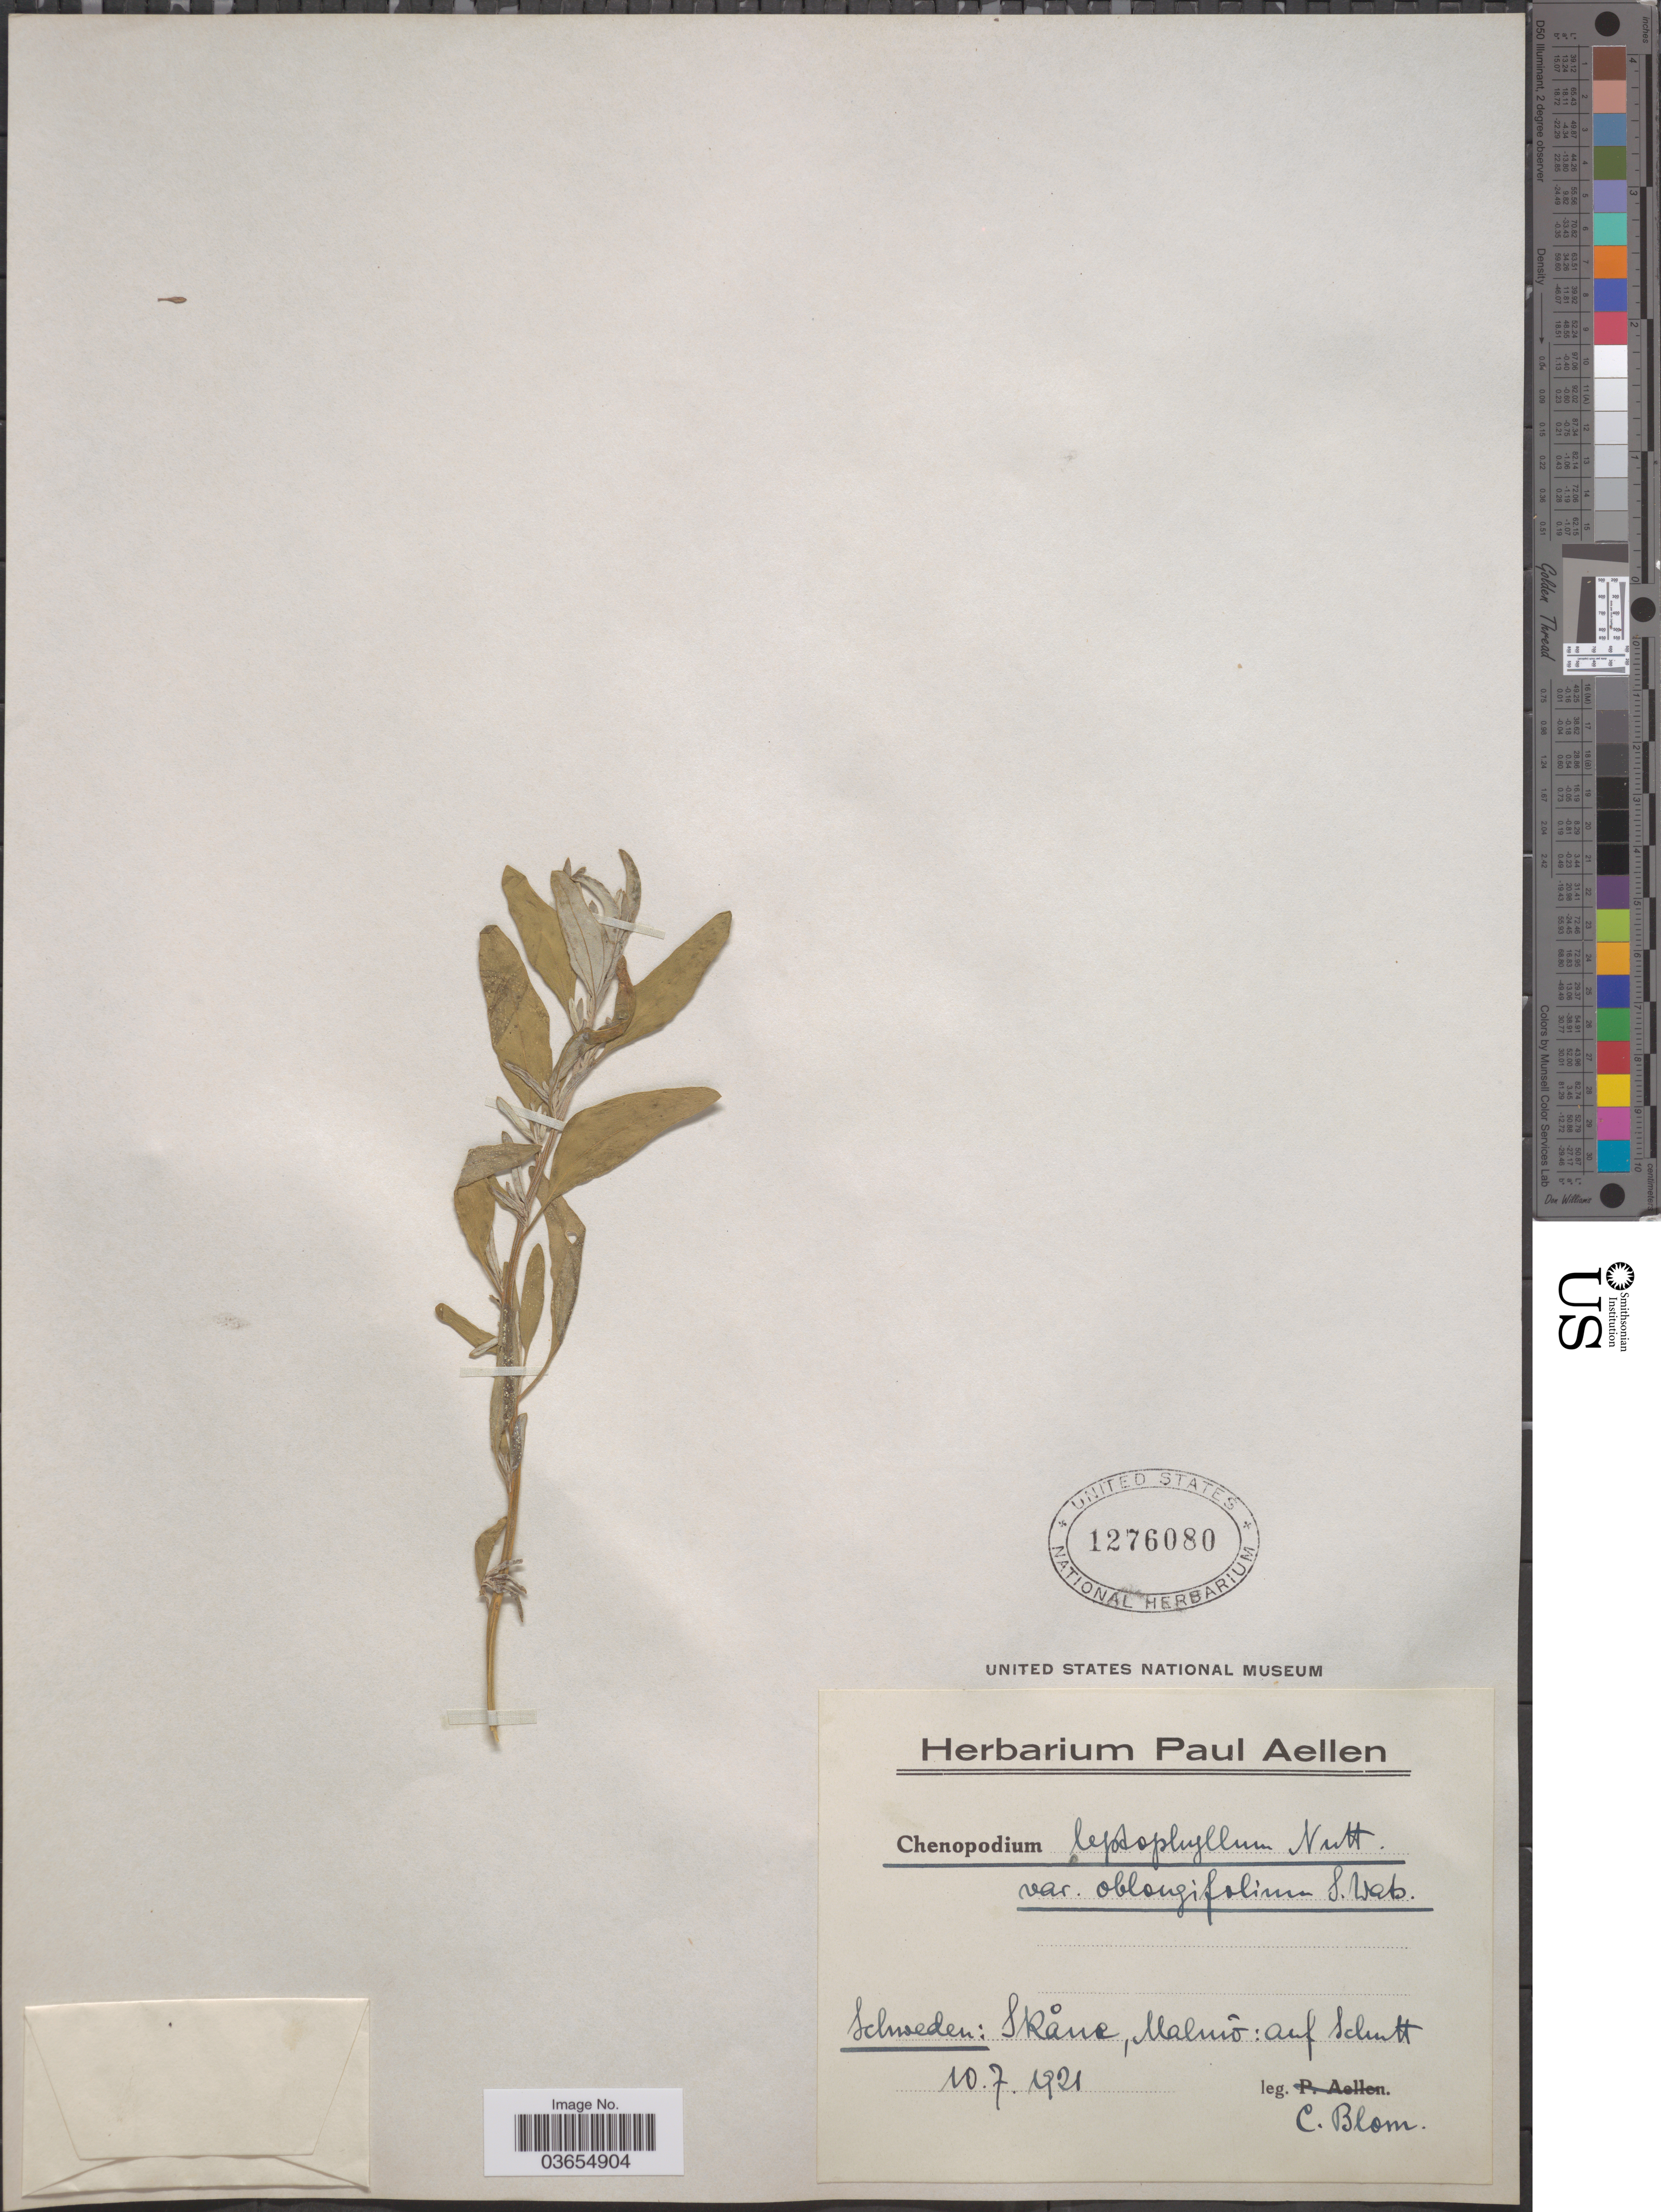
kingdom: Plantae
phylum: Tracheophyta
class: Magnoliopsida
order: Caryophyllales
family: Amaranthaceae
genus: Chenopodium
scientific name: Chenopodium leptophyllum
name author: (Moq.) Nutt. ex S. Watson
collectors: C. Blom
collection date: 1921-07-10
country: Sweden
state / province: Skåne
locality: Schweden: Malmó: auf Schutt.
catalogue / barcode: US 1276080